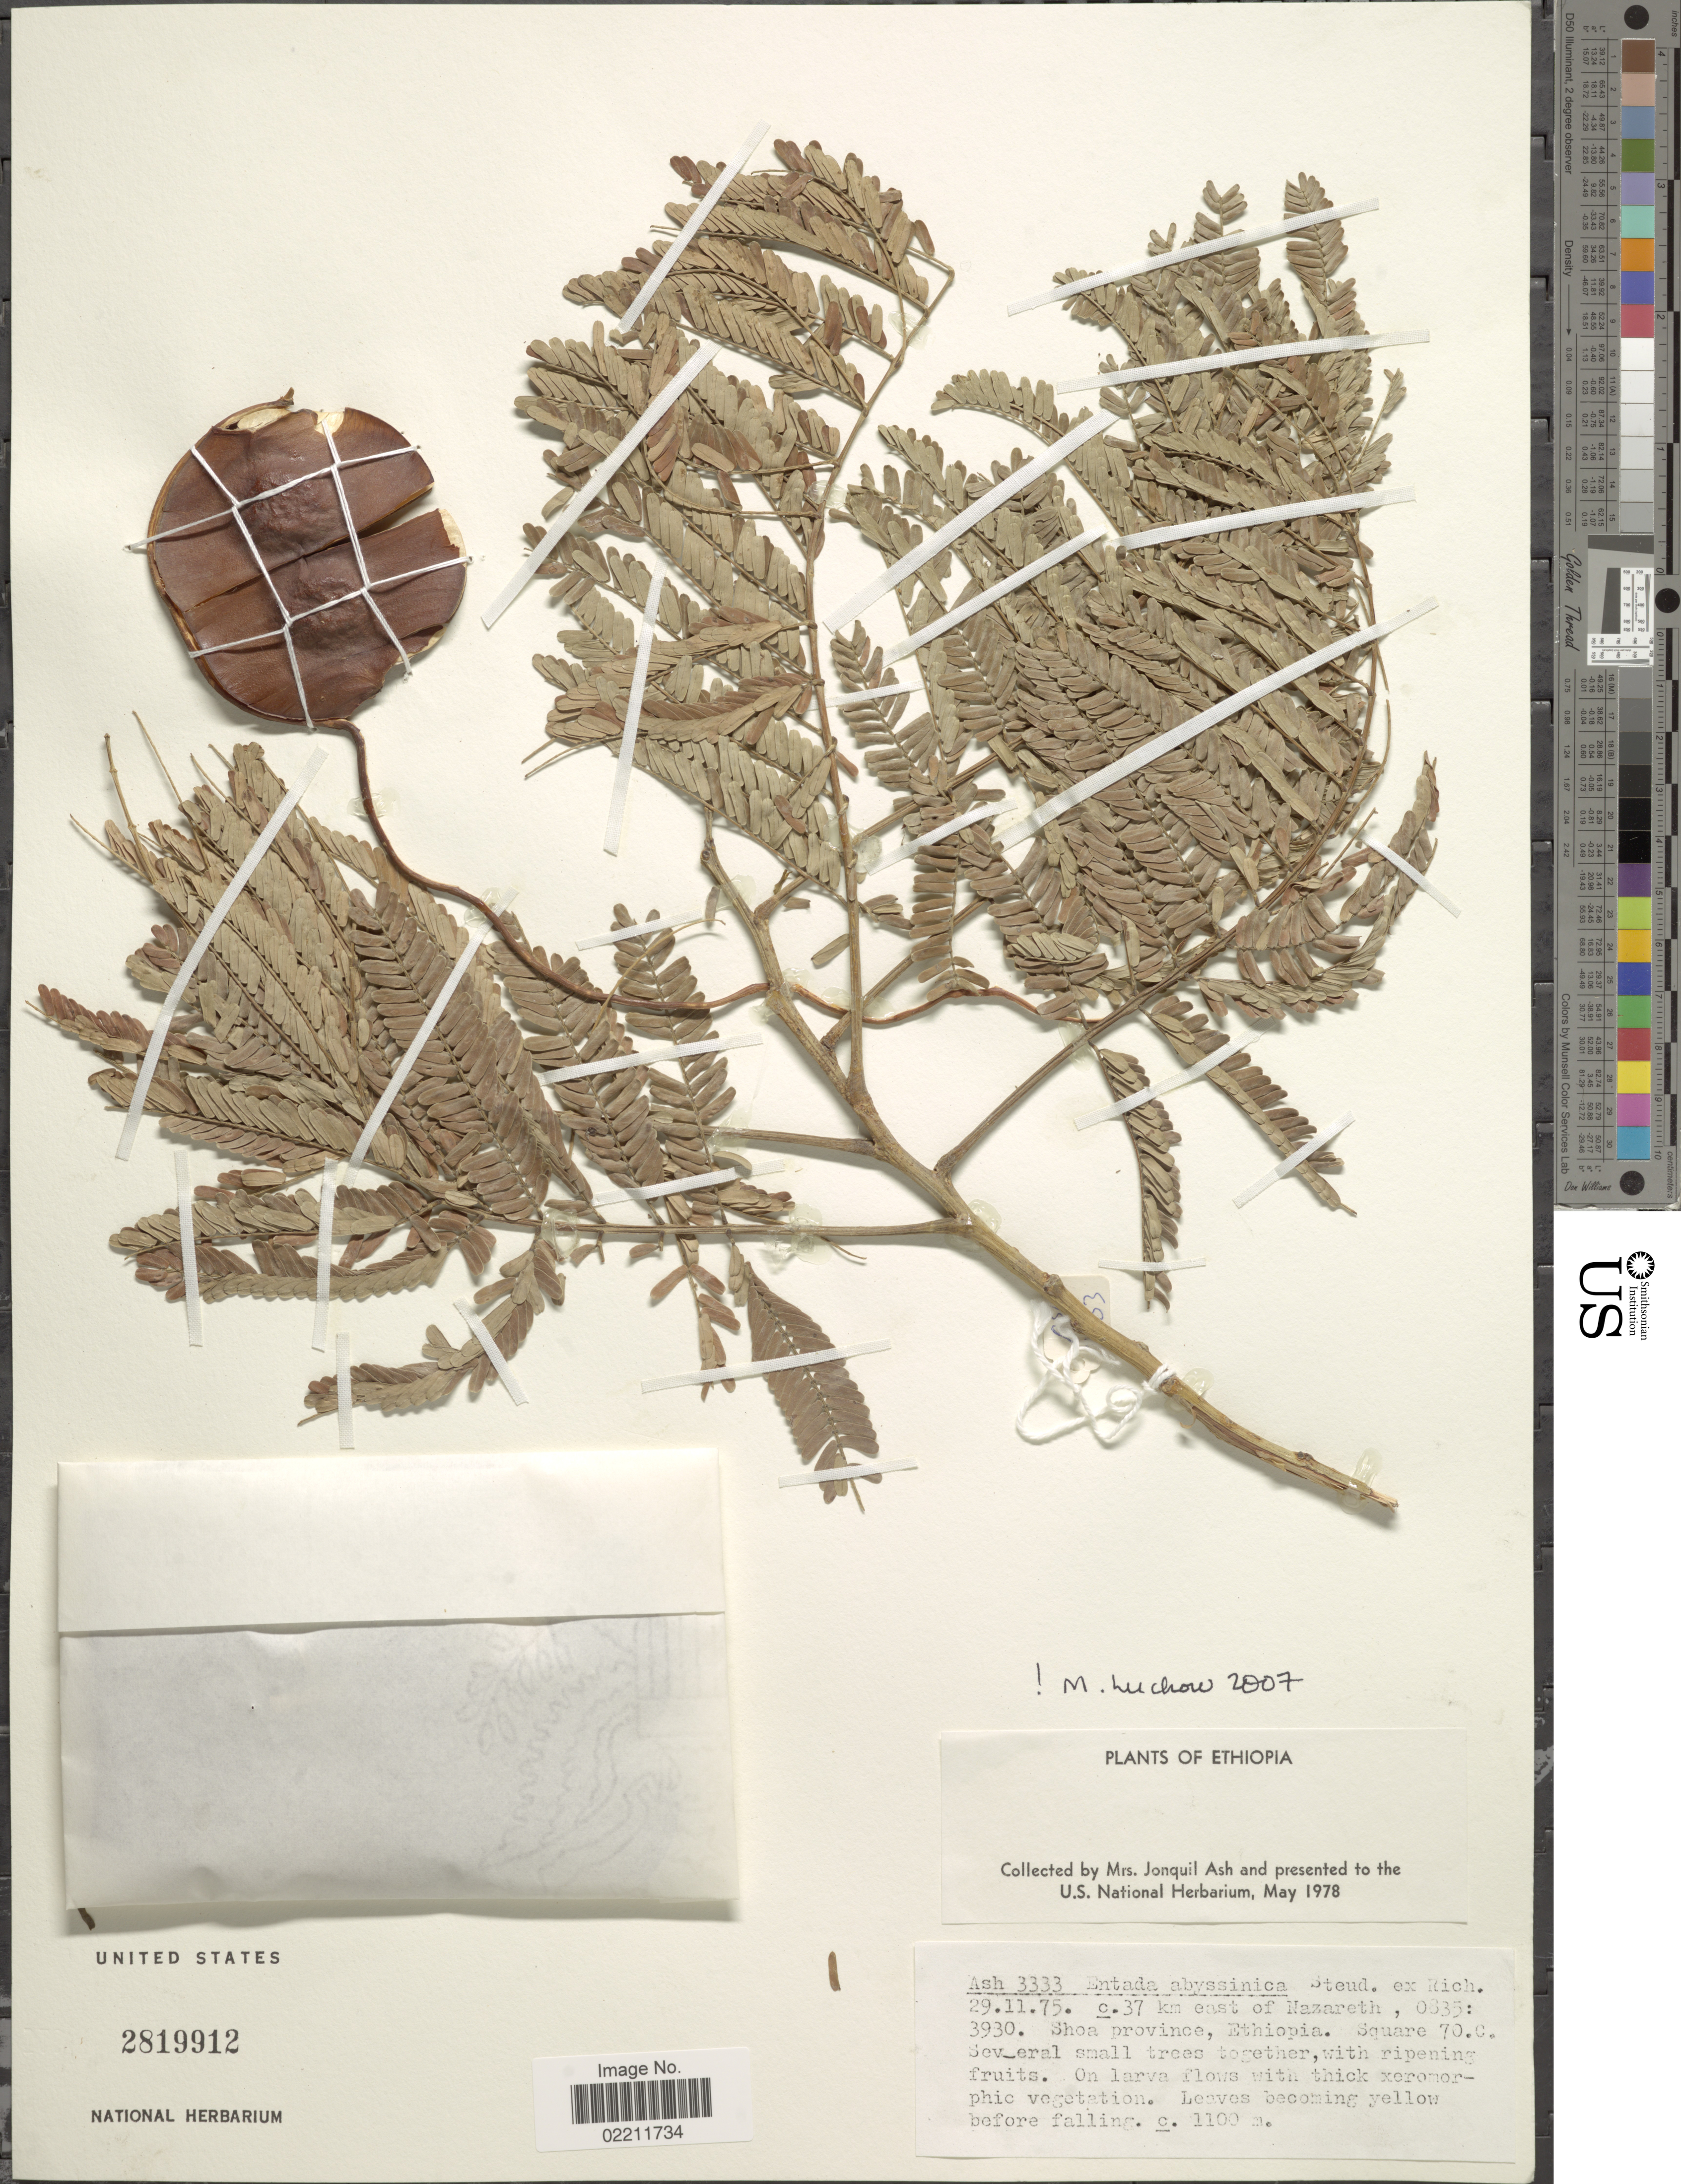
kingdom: Plantae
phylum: Tracheophyta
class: Magnoliopsida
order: Fabales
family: Fabaceae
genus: Entada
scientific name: Entada abyssinica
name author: Steud. ex A. Rich.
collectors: -. Ash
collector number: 3333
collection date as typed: Transcribed d/m/y: 29/11/75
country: Ethiopia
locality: Ethiopia, C. 37 km east of Nazareth , 0835:3930,Shoa Province, Ethiopia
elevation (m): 1100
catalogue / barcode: US 2819912